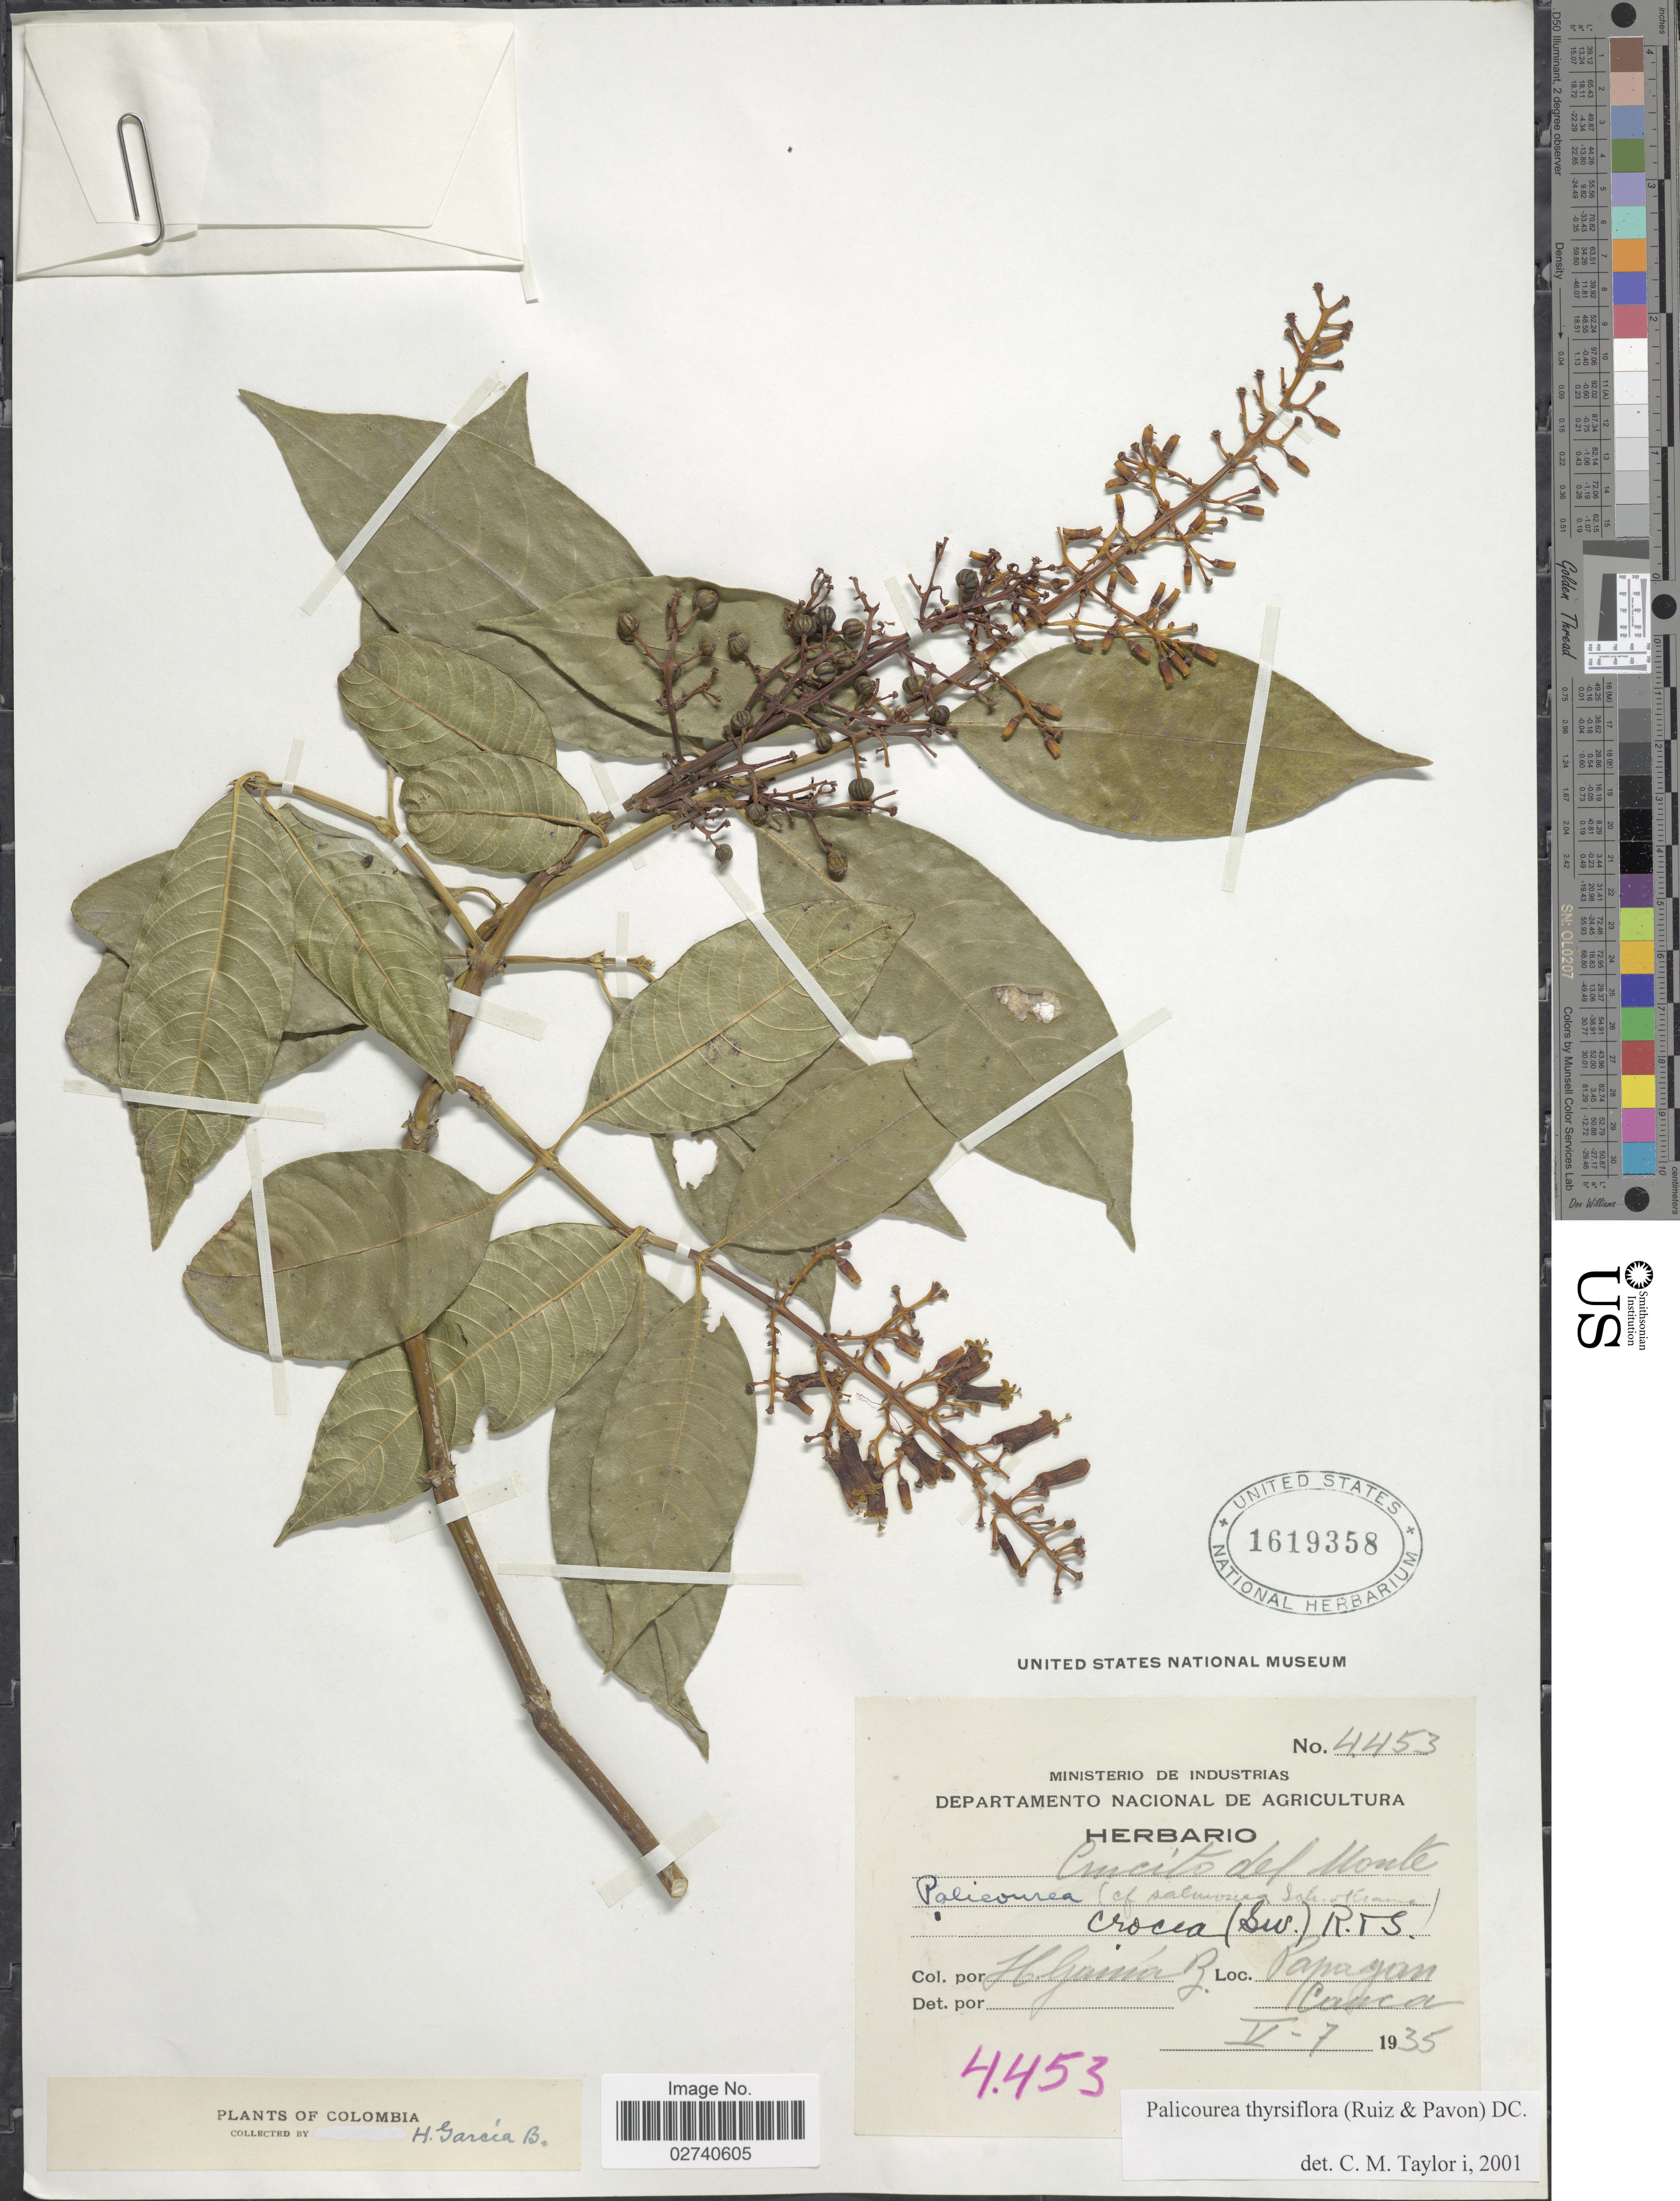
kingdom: Plantae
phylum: Tracheophyta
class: Magnoliopsida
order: Gentianales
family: Rubiaceae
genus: Palicourea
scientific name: Palicourea thyrsiflora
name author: (Ruiz & Pav.) DC.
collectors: H. García Barriga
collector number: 4453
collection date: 1935-05-07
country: Colombia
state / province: Cauca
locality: Papayan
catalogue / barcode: US 1619358